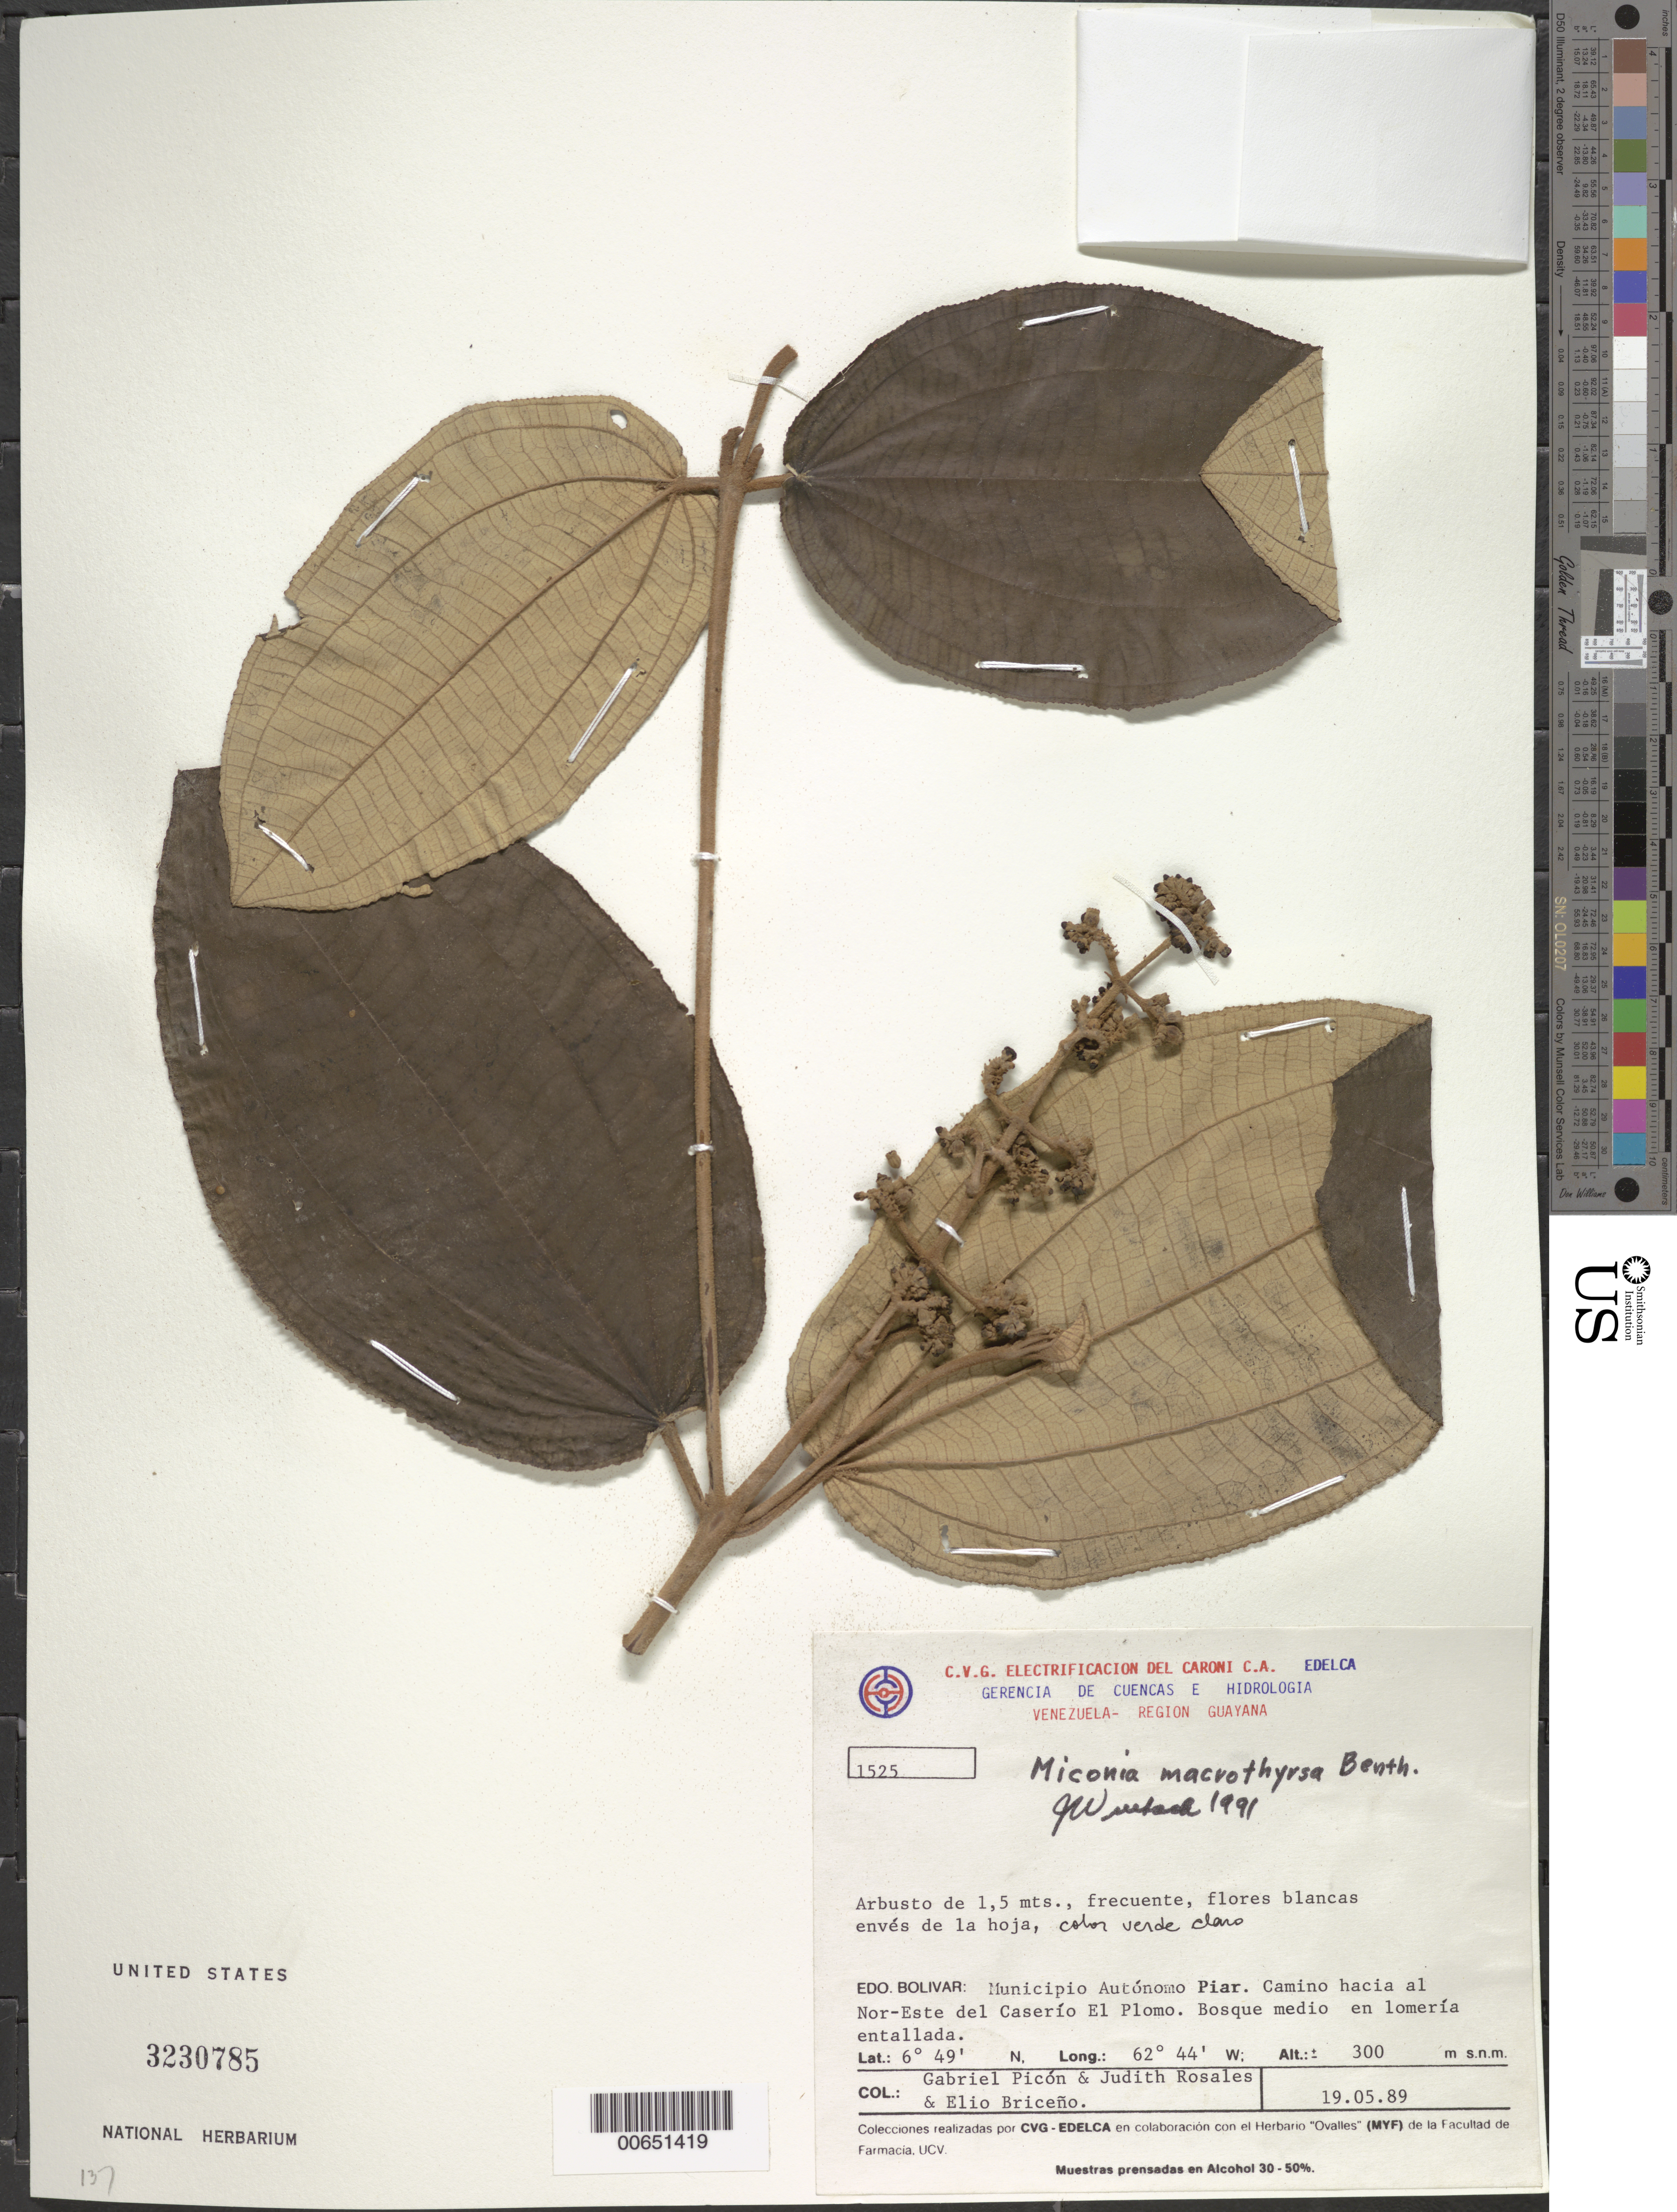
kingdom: Plantae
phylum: Tracheophyta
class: Magnoliopsida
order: Myrtales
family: Melastomataceae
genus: Miconia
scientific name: Miconia macrothyrsa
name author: Benth.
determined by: Wurdack, John J., (US), US (UNITED STATES)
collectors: G. Picón Navas, J. Rosales & E. Briceño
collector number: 1525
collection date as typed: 19-May-89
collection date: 1989-05-19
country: Venezuela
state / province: Bolívar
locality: Mun. Autonomo Piar; camino hacia al NE del Caserío El Plomo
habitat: Bosque medio en lomeria entallada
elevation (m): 300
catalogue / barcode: US 3230785